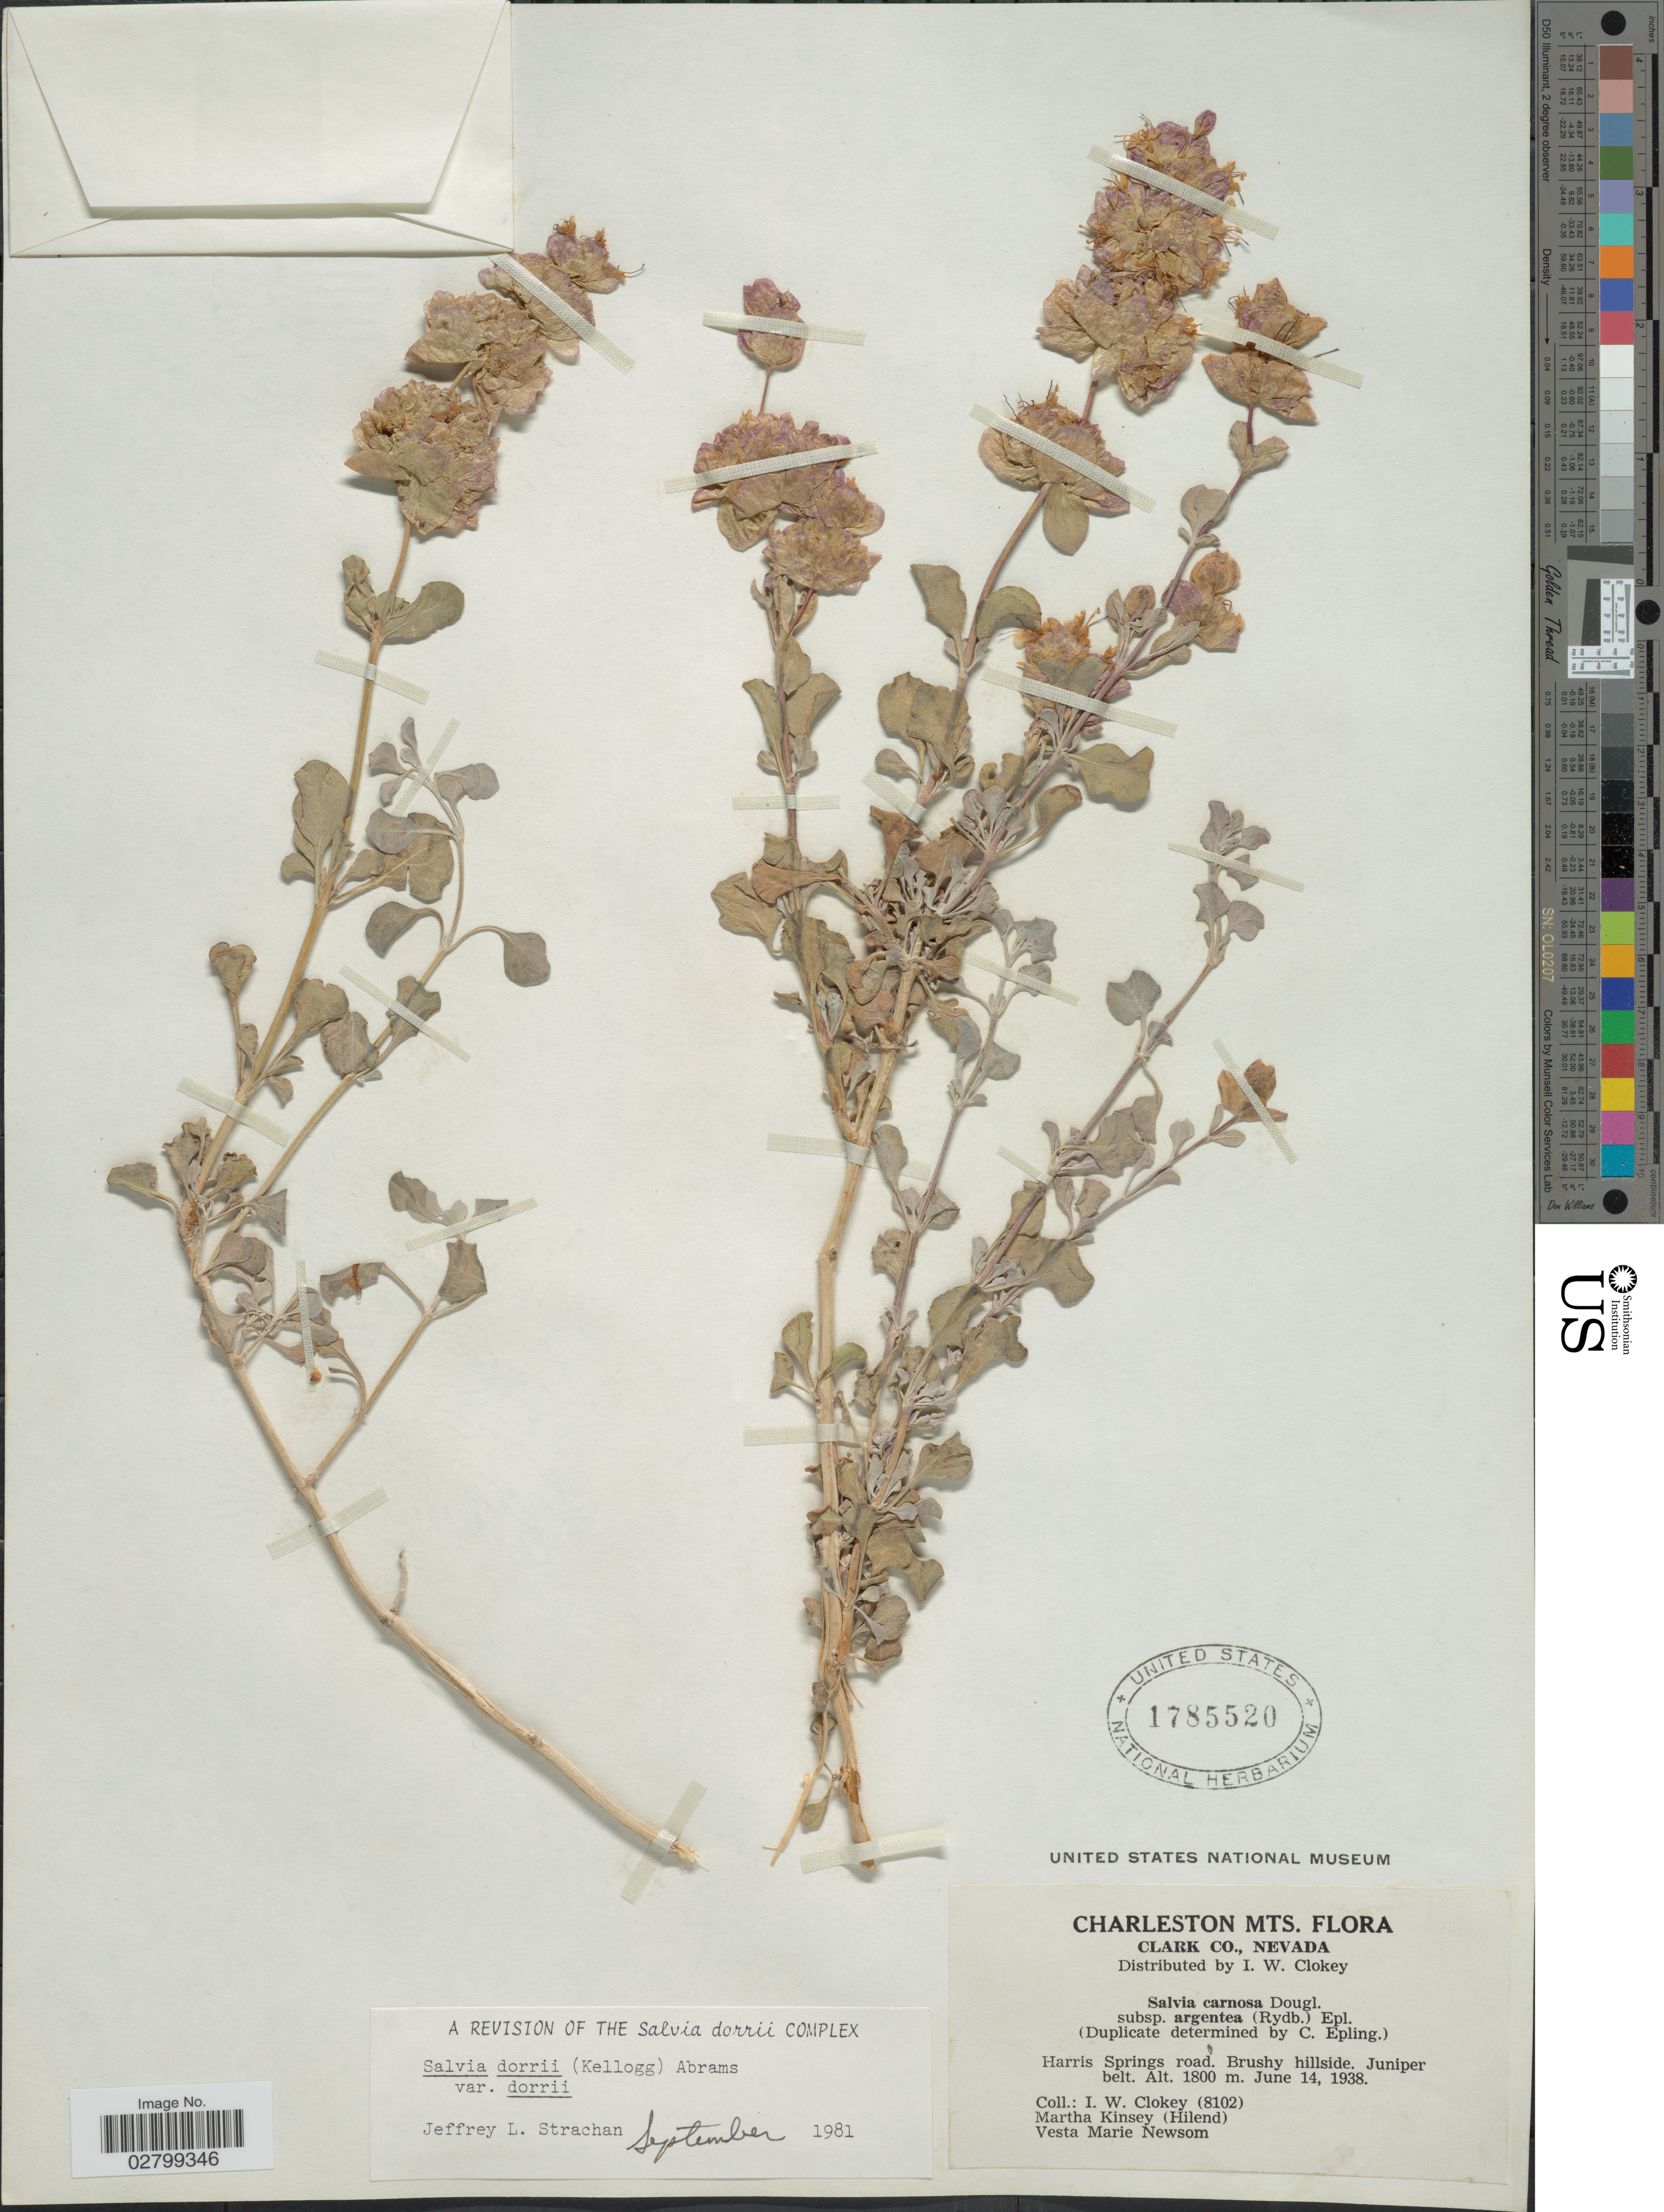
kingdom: Plantae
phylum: Tracheophyta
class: Magnoliopsida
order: Lamiales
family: Lamiaceae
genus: Salvia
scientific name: Salvia dorrii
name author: (Kellogg) Abrams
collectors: I. W. Clokey, M. Kinsey & V. Newsom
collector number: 8102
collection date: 1938-06-14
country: United States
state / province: Nevada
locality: Charleston Mts., Clark Co. Harris Springs road.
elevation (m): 1800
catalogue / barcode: US 1785520